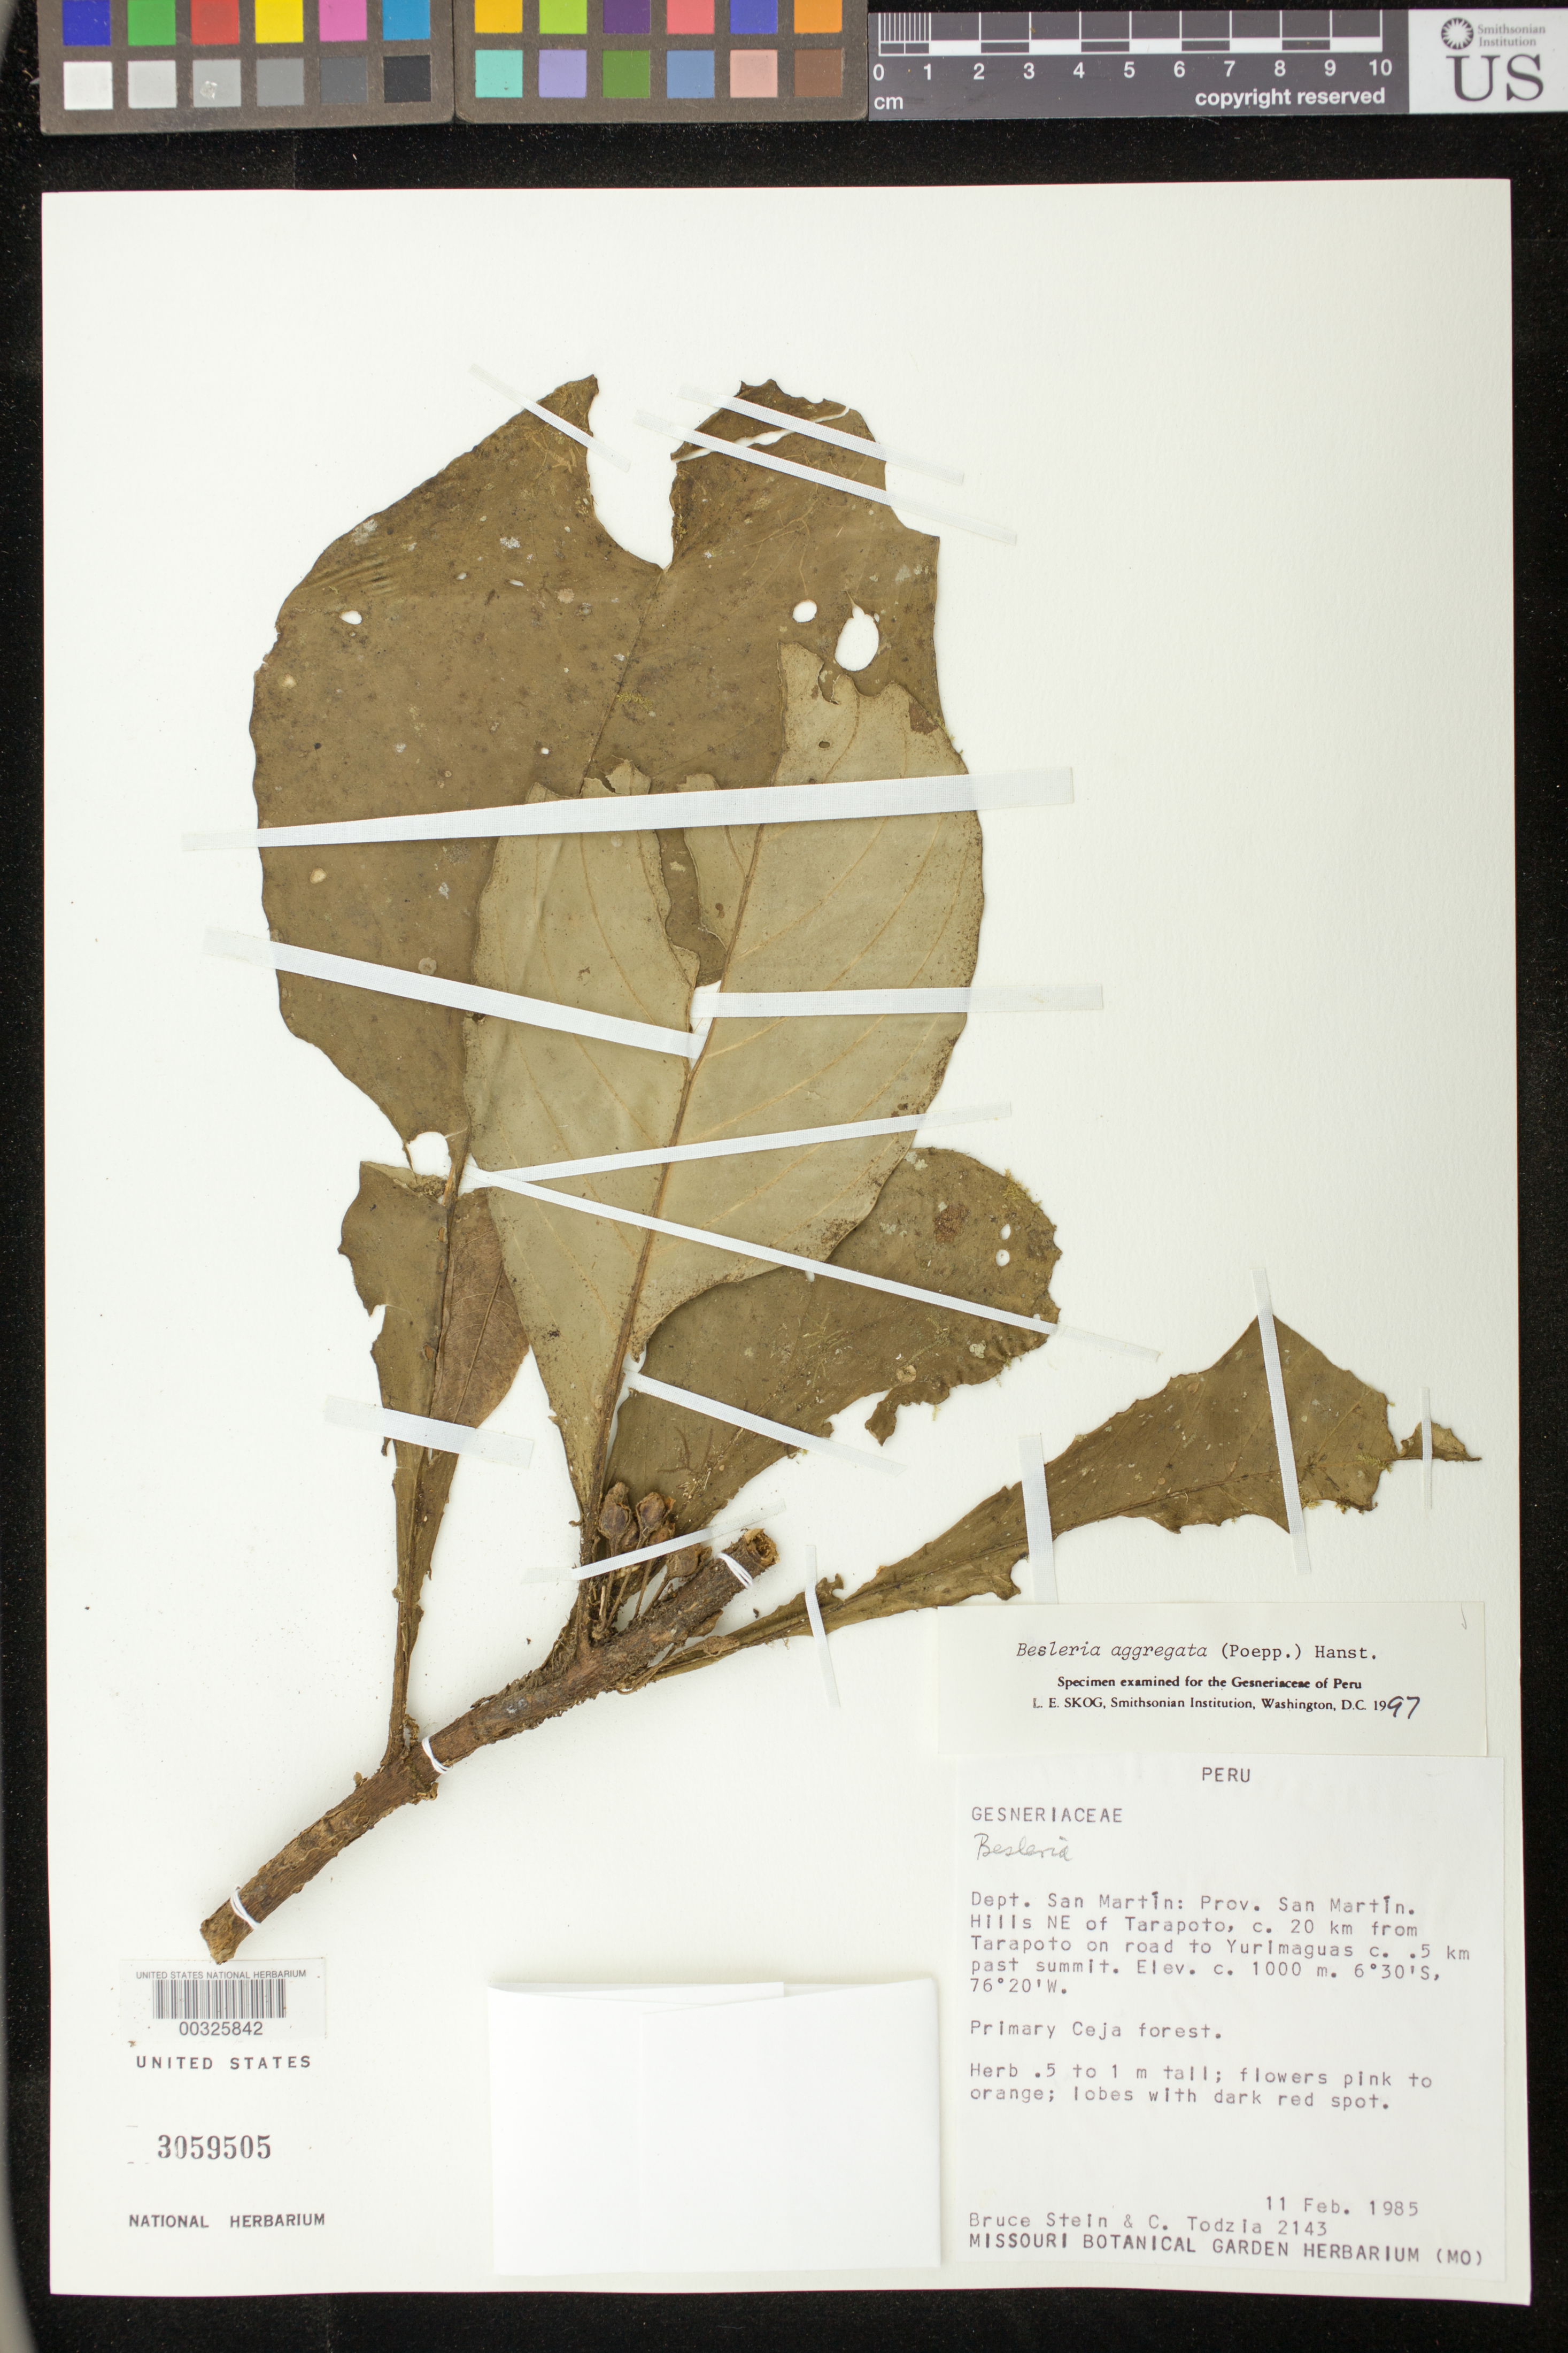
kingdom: Plantae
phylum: Tracheophyta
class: Magnoliopsida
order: Lamiales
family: Gesneriaceae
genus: Besleria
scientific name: Besleria aggregata var. aggregata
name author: (Mart.) Hanst.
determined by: Skog, Laurence E.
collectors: B. A. Stein & C. A. Todzia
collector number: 2143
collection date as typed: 11 Feb 1985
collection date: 1985-02-11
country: Peru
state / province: San Martín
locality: Prov. San Martín; hills NE of Tarapoto, c. 20 km from Tarapoto on road to Yurimaguas c. 0.5 km past summit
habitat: Primary Ceja forest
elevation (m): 1000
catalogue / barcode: US 3059505